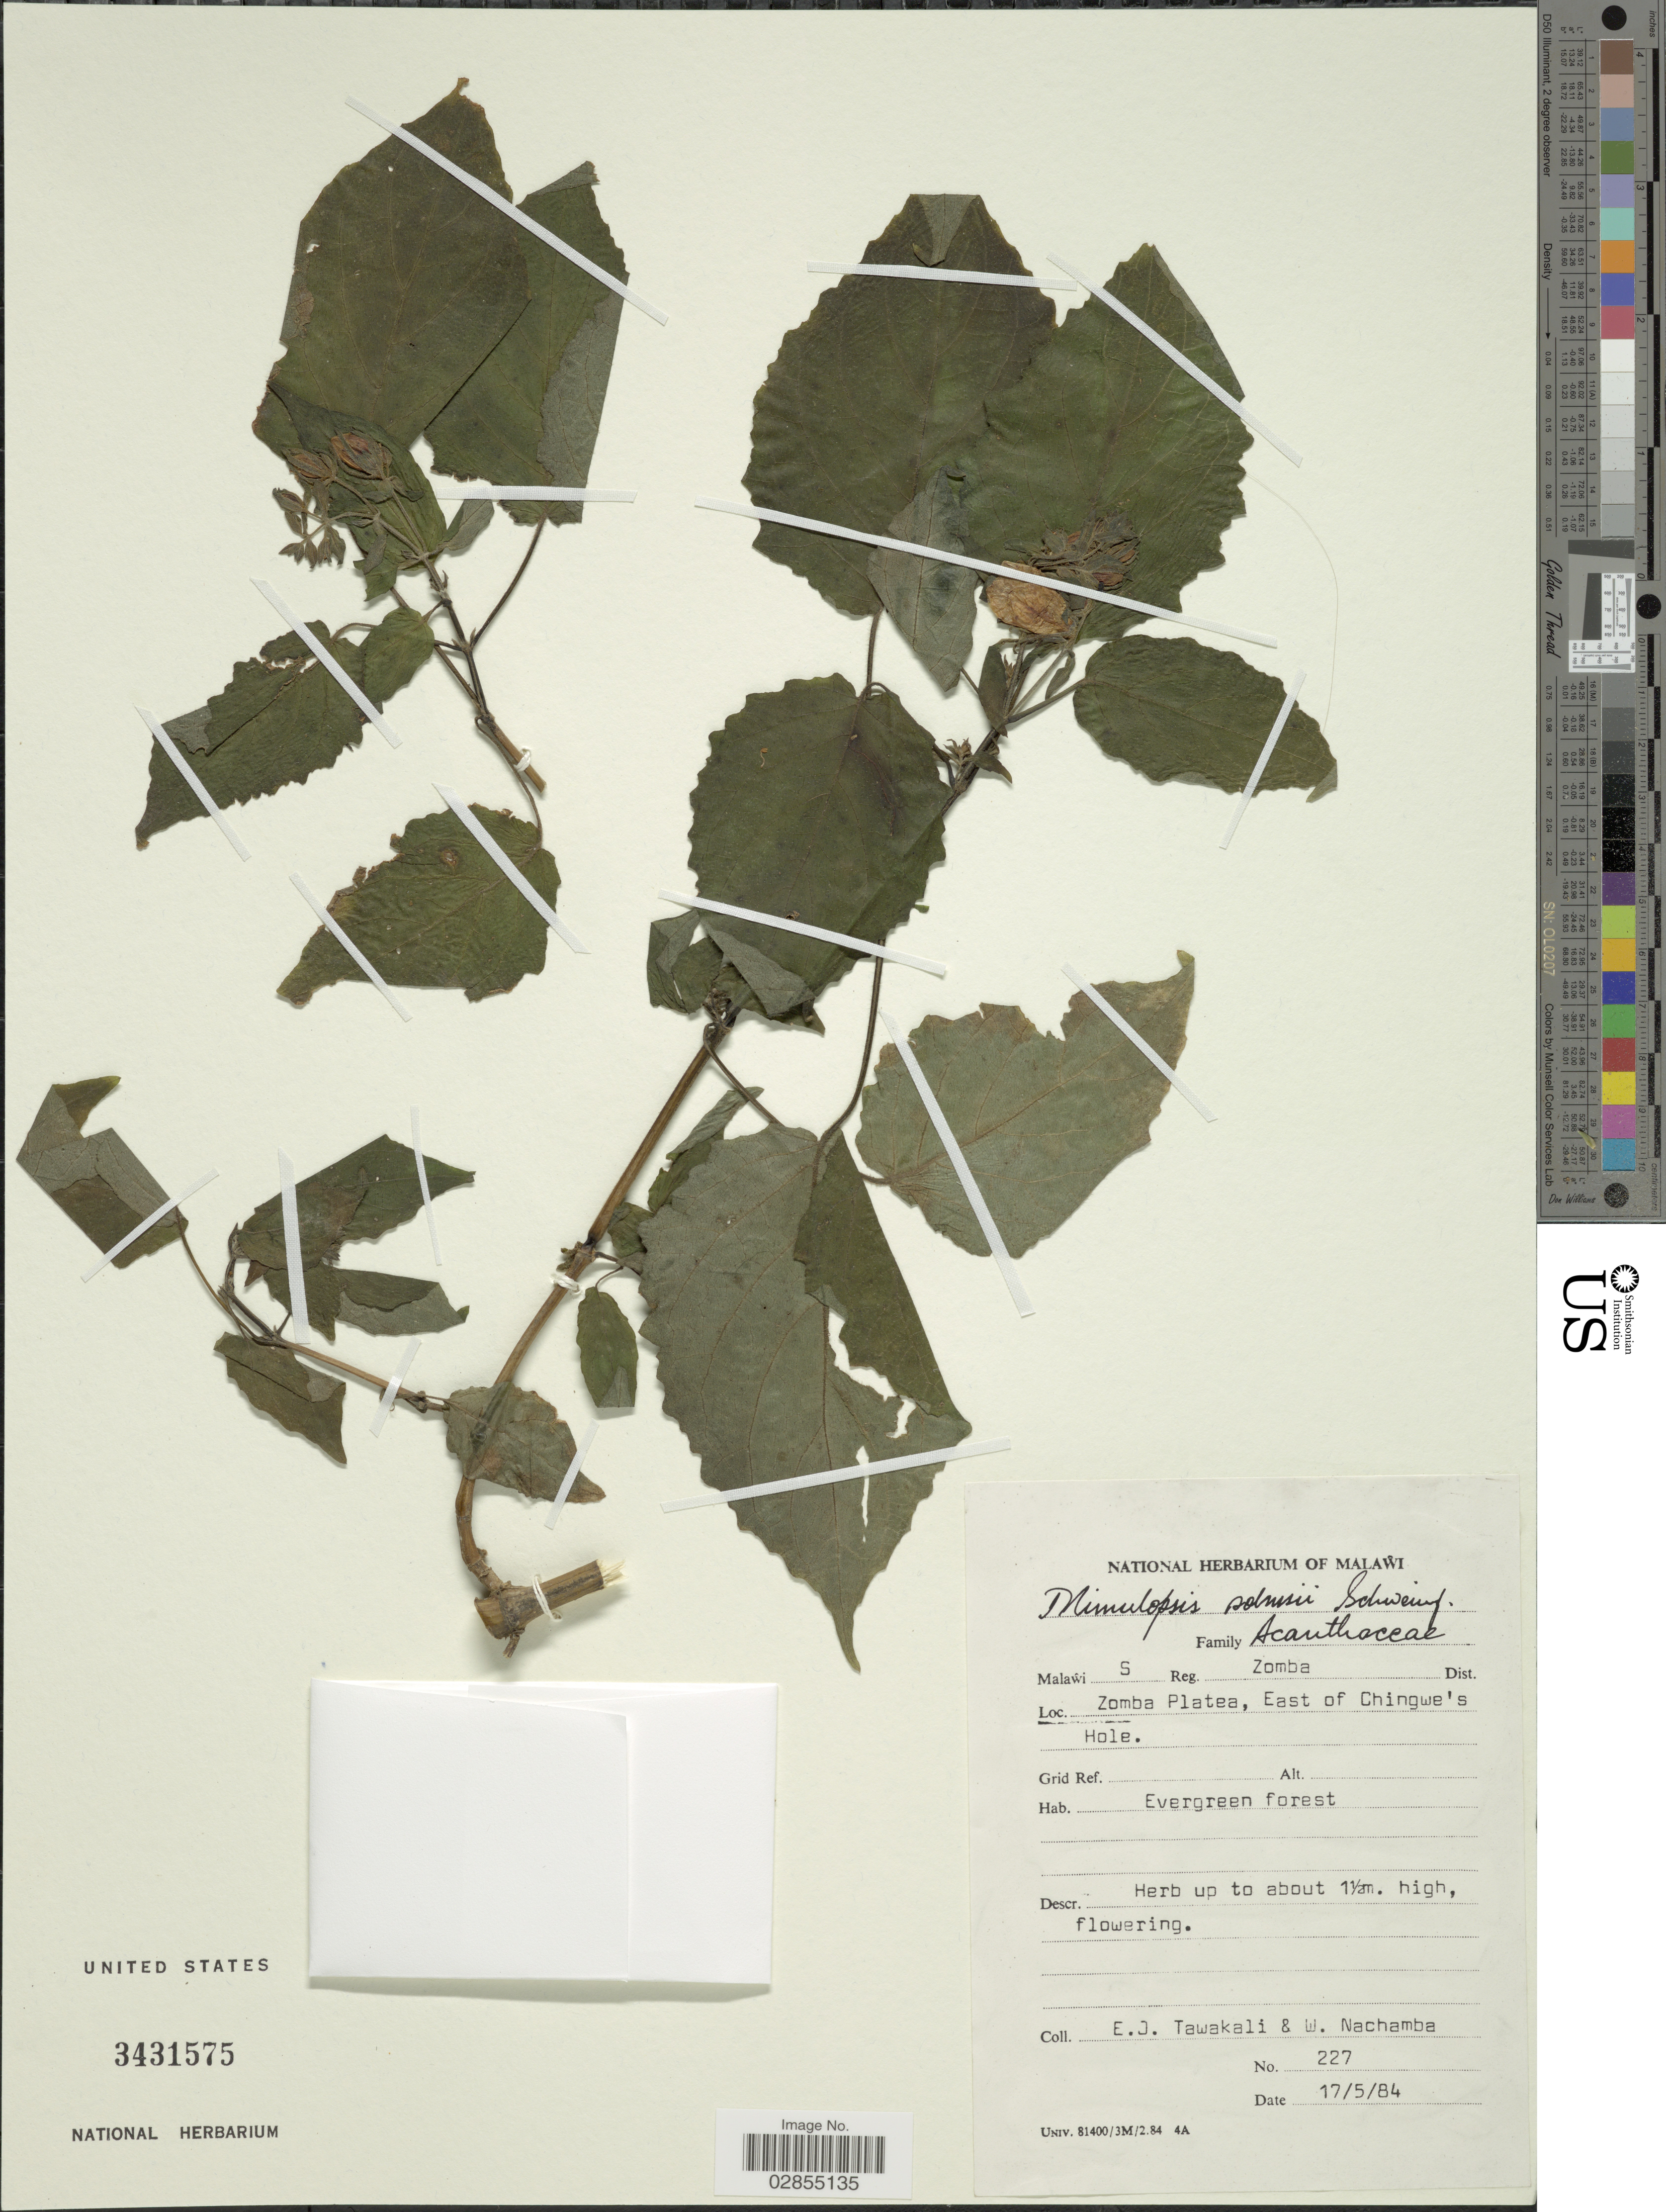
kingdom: Plantae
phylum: Tracheophyta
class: Magnoliopsida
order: Lamiales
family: Acanthaceae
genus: Mimulopsis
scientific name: Mimulopsis solmsii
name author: Schweinf.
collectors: E. Tawakali & W. Nachamba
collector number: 227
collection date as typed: Transcribed d/m/y: 17/5/84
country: Malawi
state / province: Southern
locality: S Reg. Zomba Dist. Zomba Platea, East of Chingwe's Hole.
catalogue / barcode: US 3431575